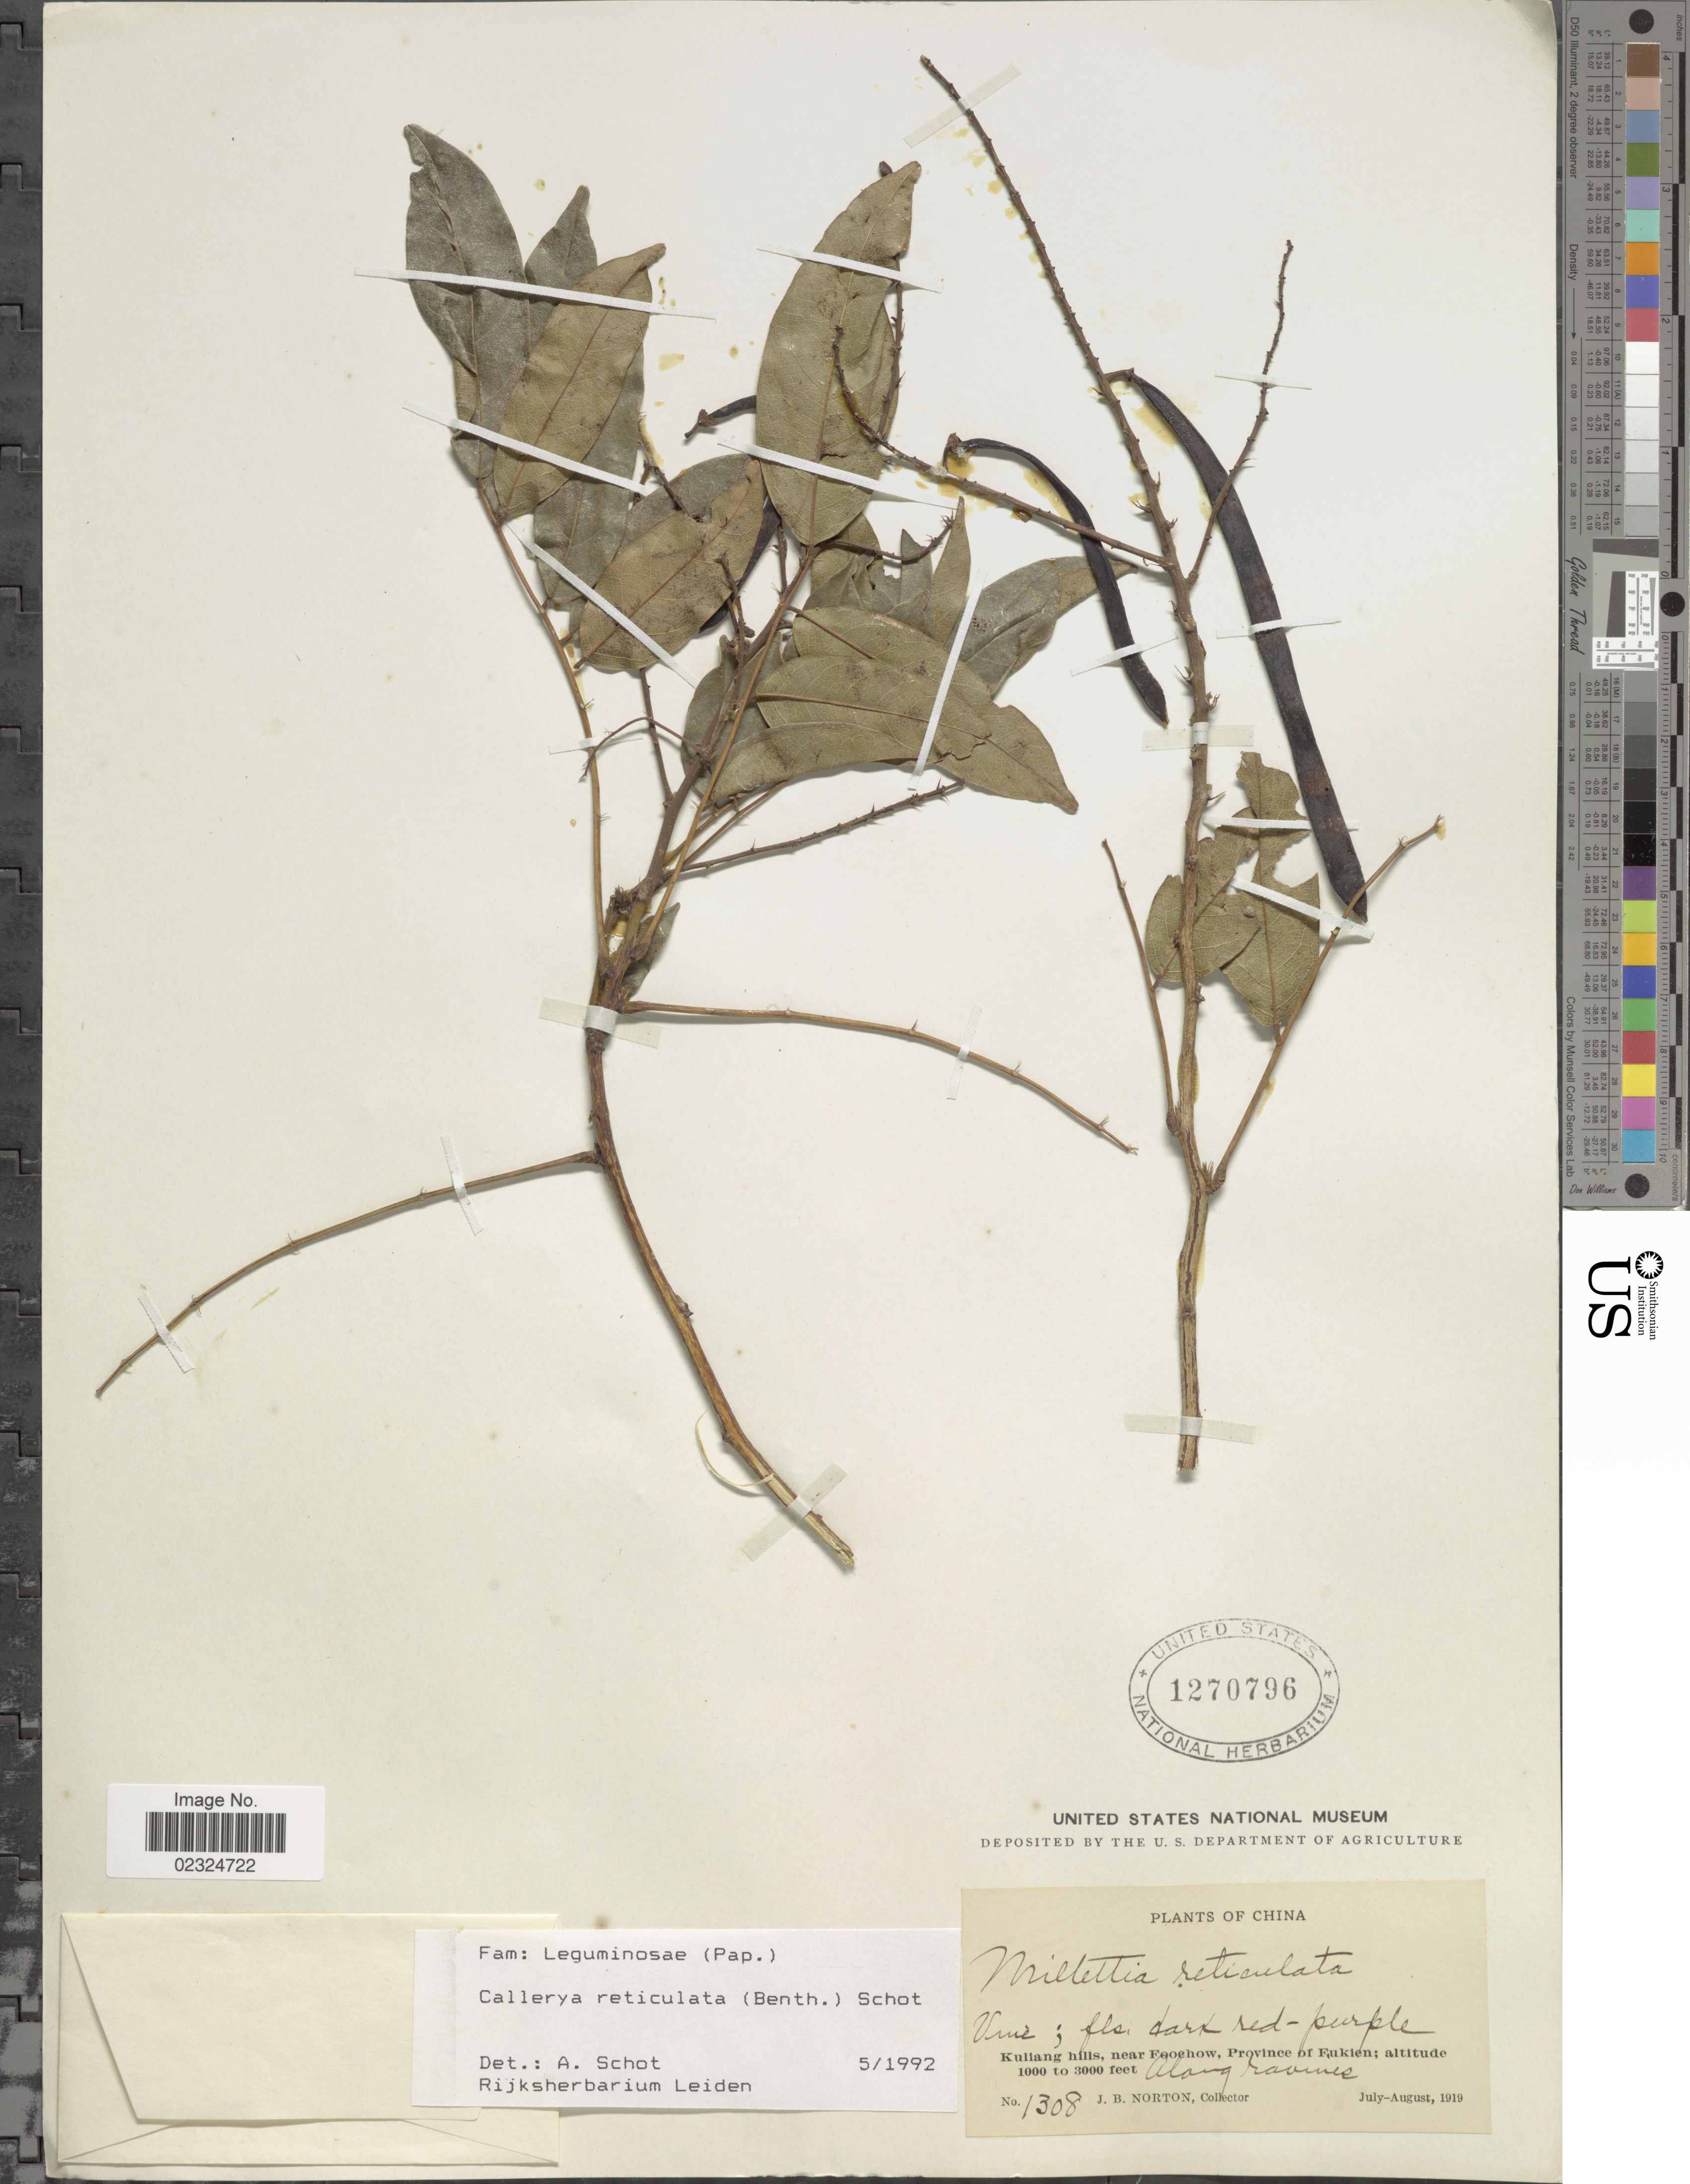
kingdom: Plantae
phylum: Tracheophyta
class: Magnoliopsida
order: Fabales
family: Fabaceae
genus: Wisteriopsis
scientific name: Wisteriopsis reticulata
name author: (Benth.) J. Compton & Schrire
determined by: Strong, Mark T., (BOT), Smithsonian Institution - National Museum of Natural History (UNITED STATES)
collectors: J. B. Norton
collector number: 1308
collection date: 1919-07/1919-08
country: China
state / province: Fujian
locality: Kuliang hills, near Foochow, Province of Fukien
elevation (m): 305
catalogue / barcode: US 1270796